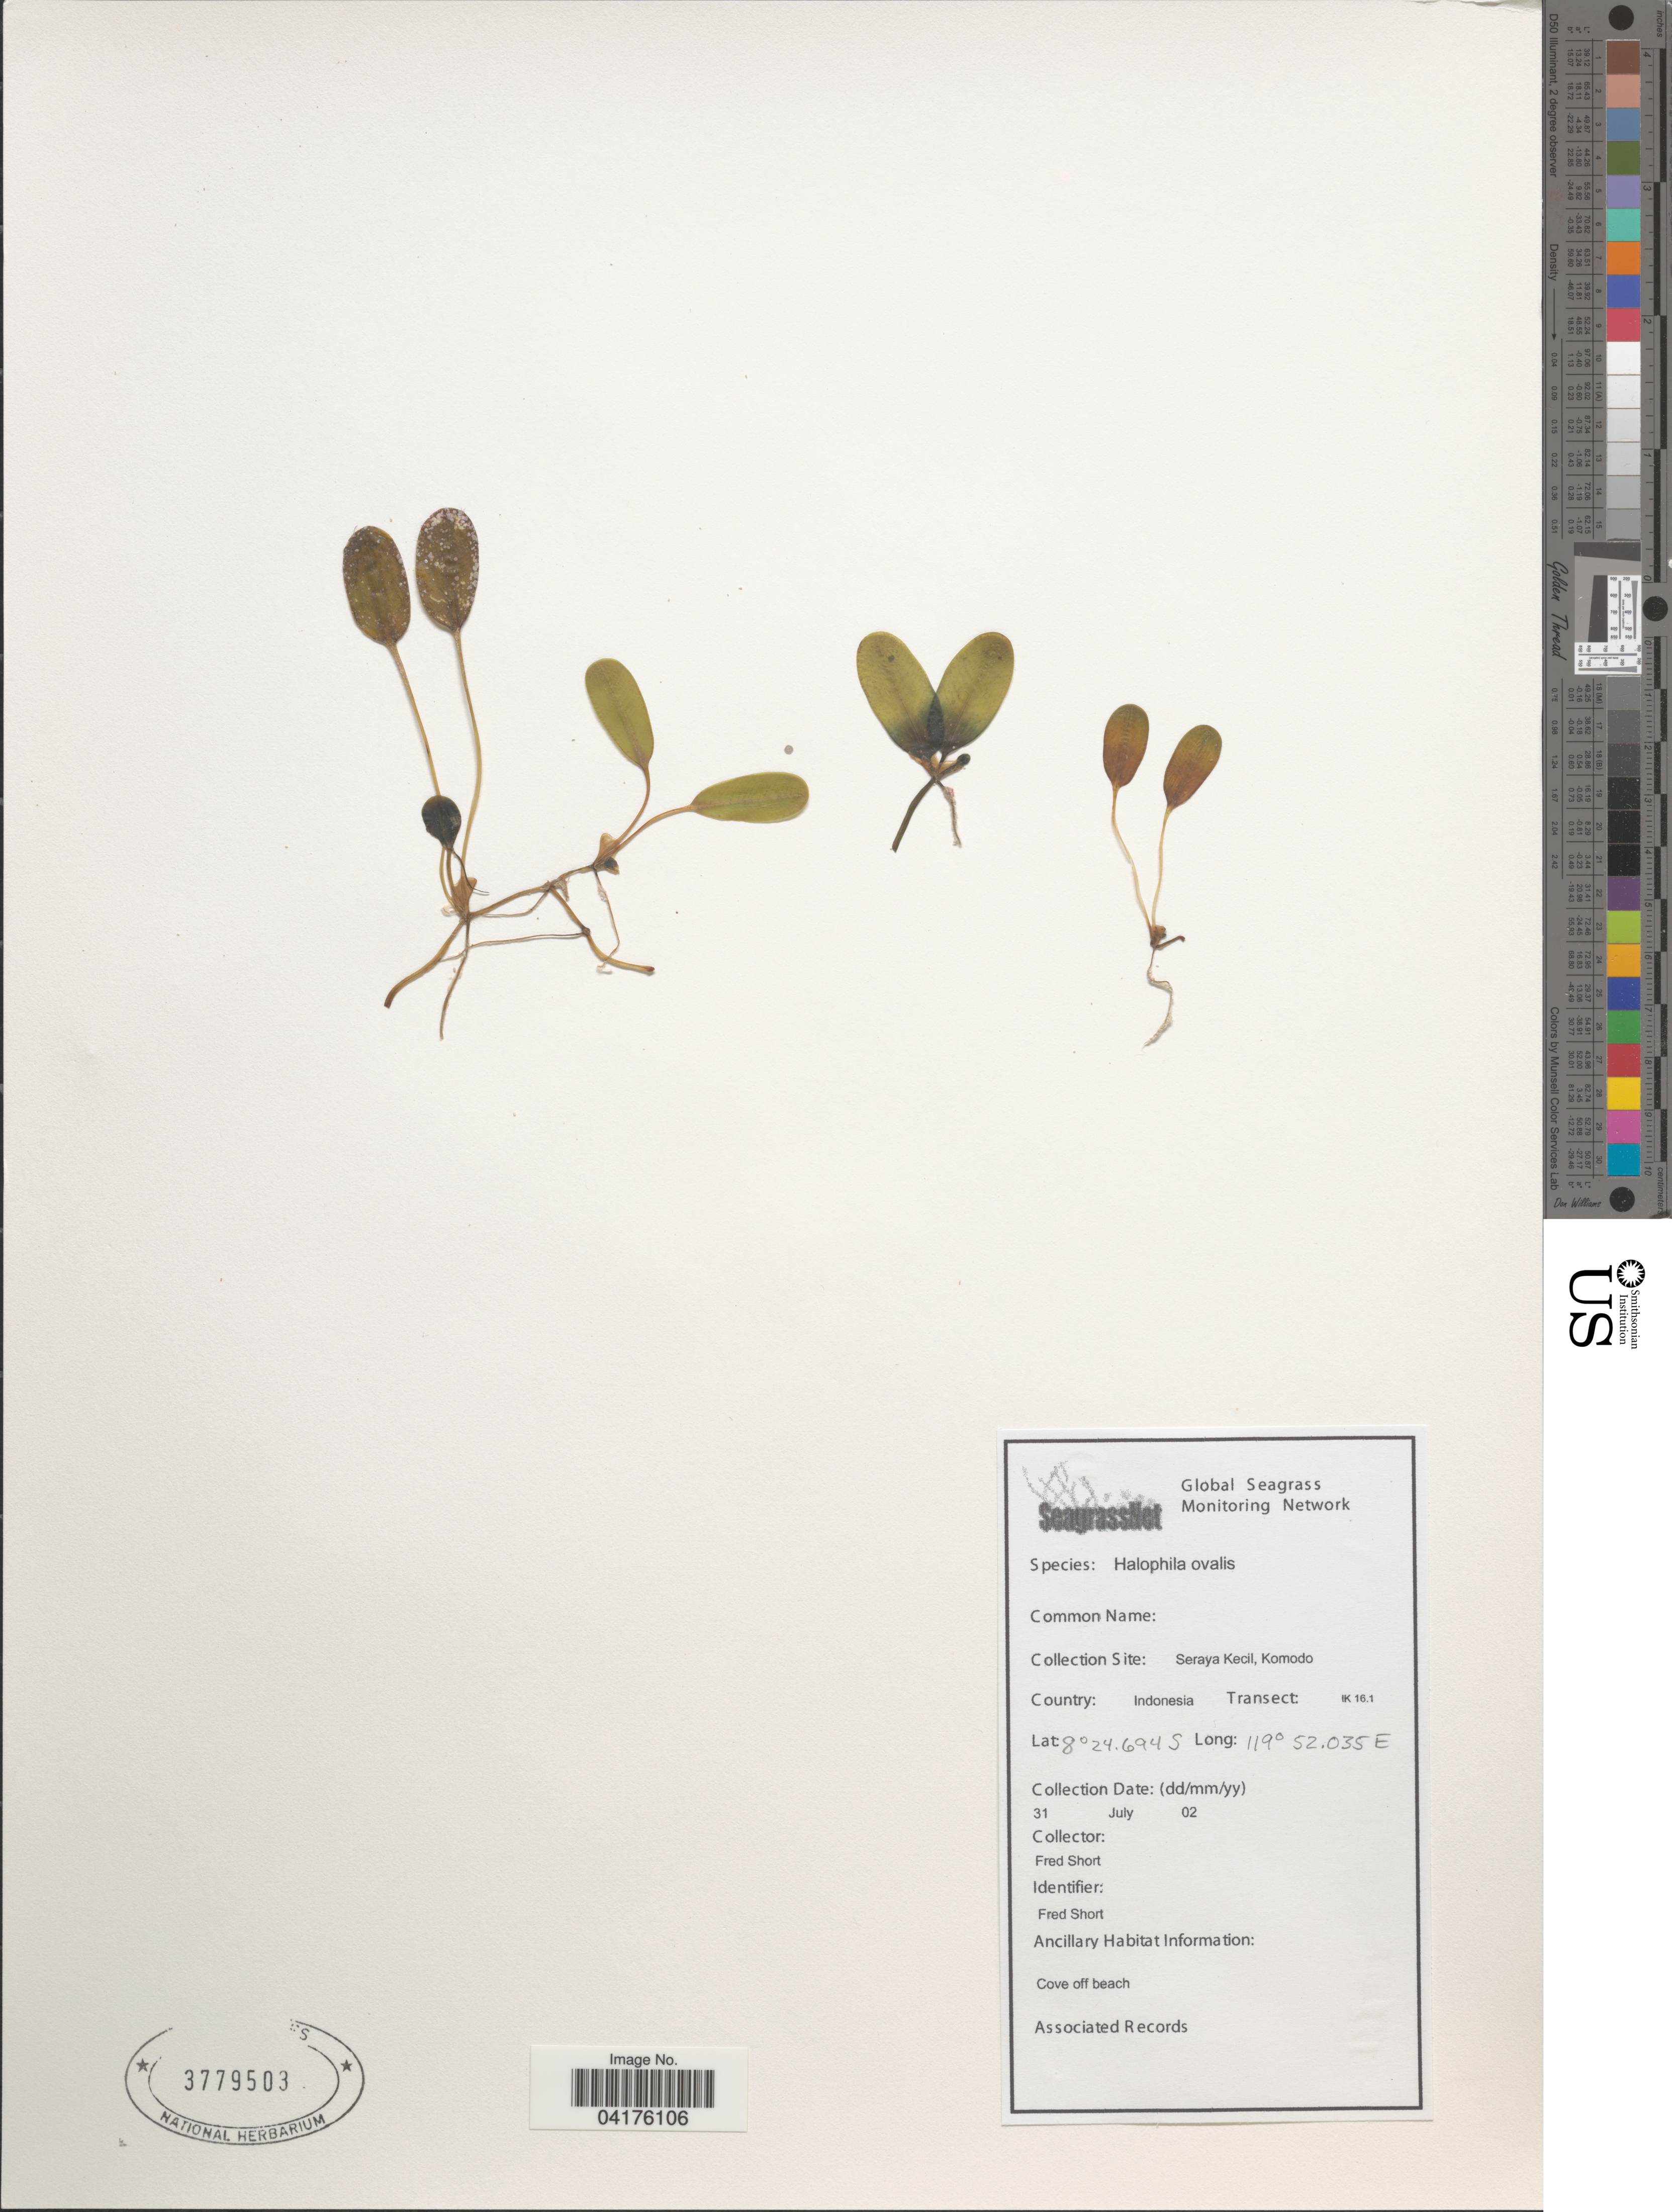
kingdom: Plantae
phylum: Tracheophyta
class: Liliopsida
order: Alismatales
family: Hydrocharitaceae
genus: Halophila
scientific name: Halophila ovalis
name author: (R. Br.) Hook. f.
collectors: F. Short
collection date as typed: Transcribed d/m/y: 31/7/2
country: Indonesia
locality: Seraya Kecil, Komodo. Transect: IK 16.1.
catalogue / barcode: US 3779503